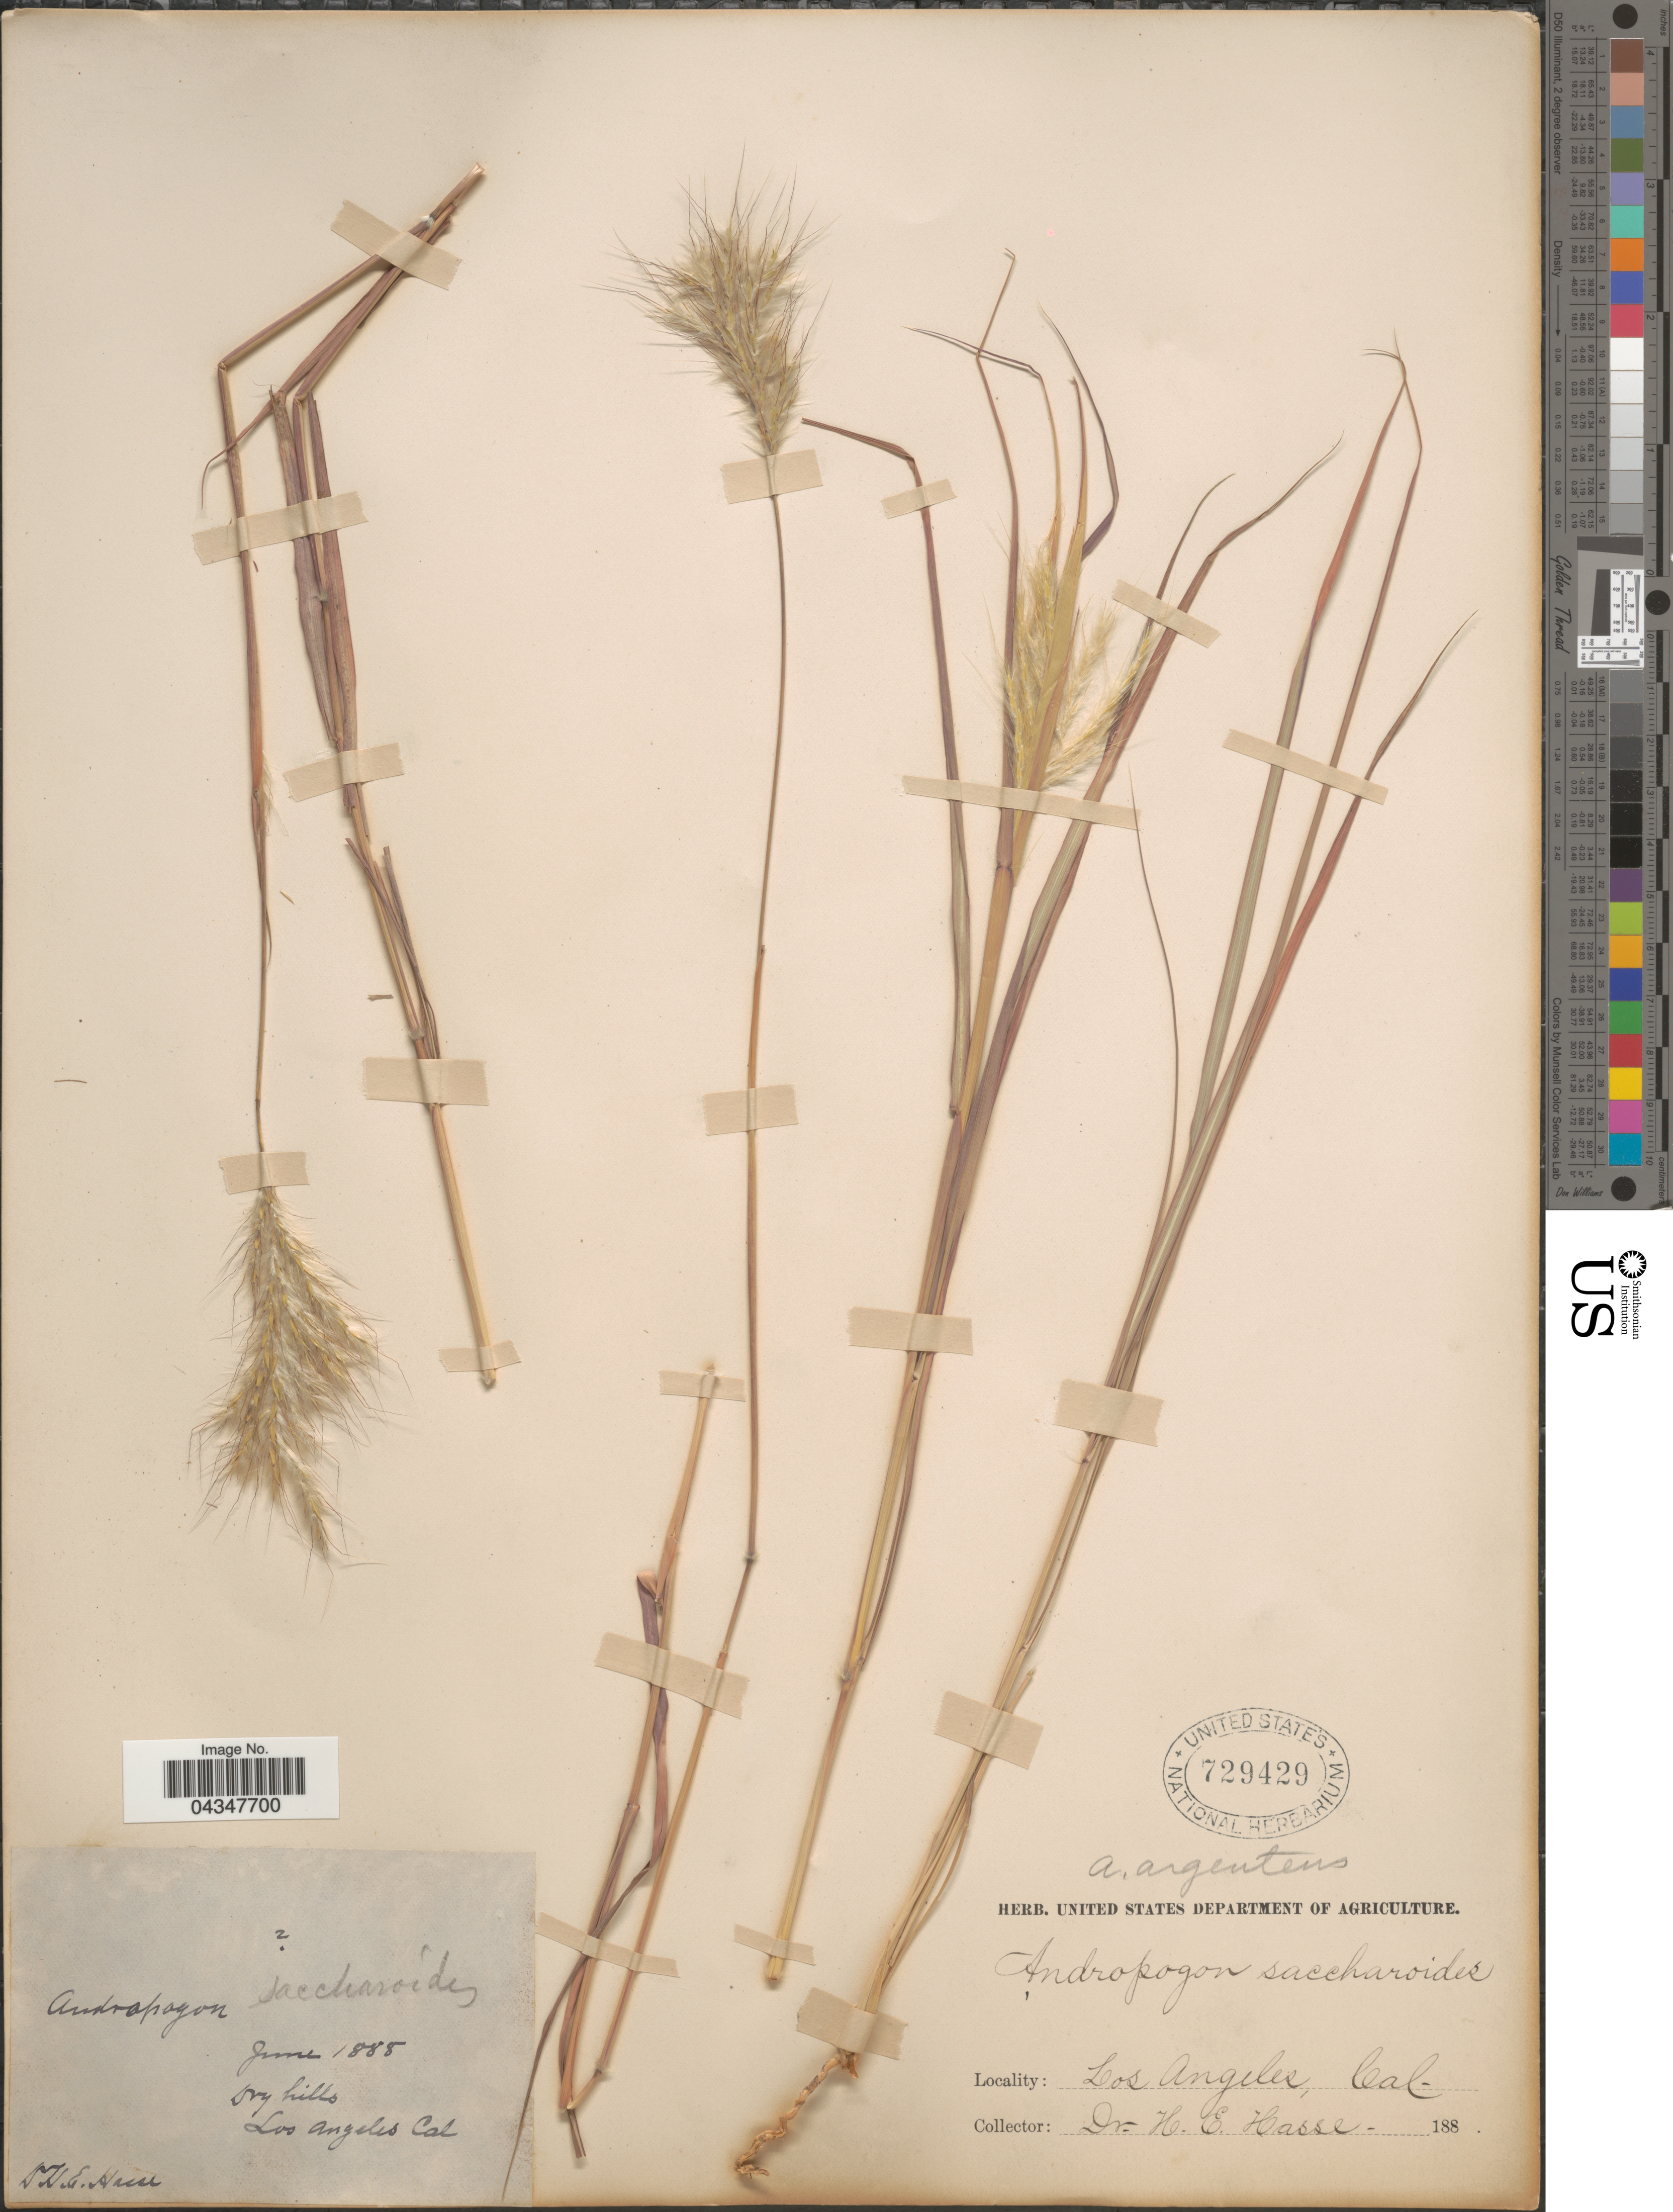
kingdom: Plantae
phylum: Tracheophyta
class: Liliopsida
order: Poales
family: Poaceae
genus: Bothriochloa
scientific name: Bothriochloa barbinodis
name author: (Lag.) Herter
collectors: H. E. Hasse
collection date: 1888-06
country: United States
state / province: California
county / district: Los Angeles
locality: Los Angeles.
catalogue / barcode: US 729429